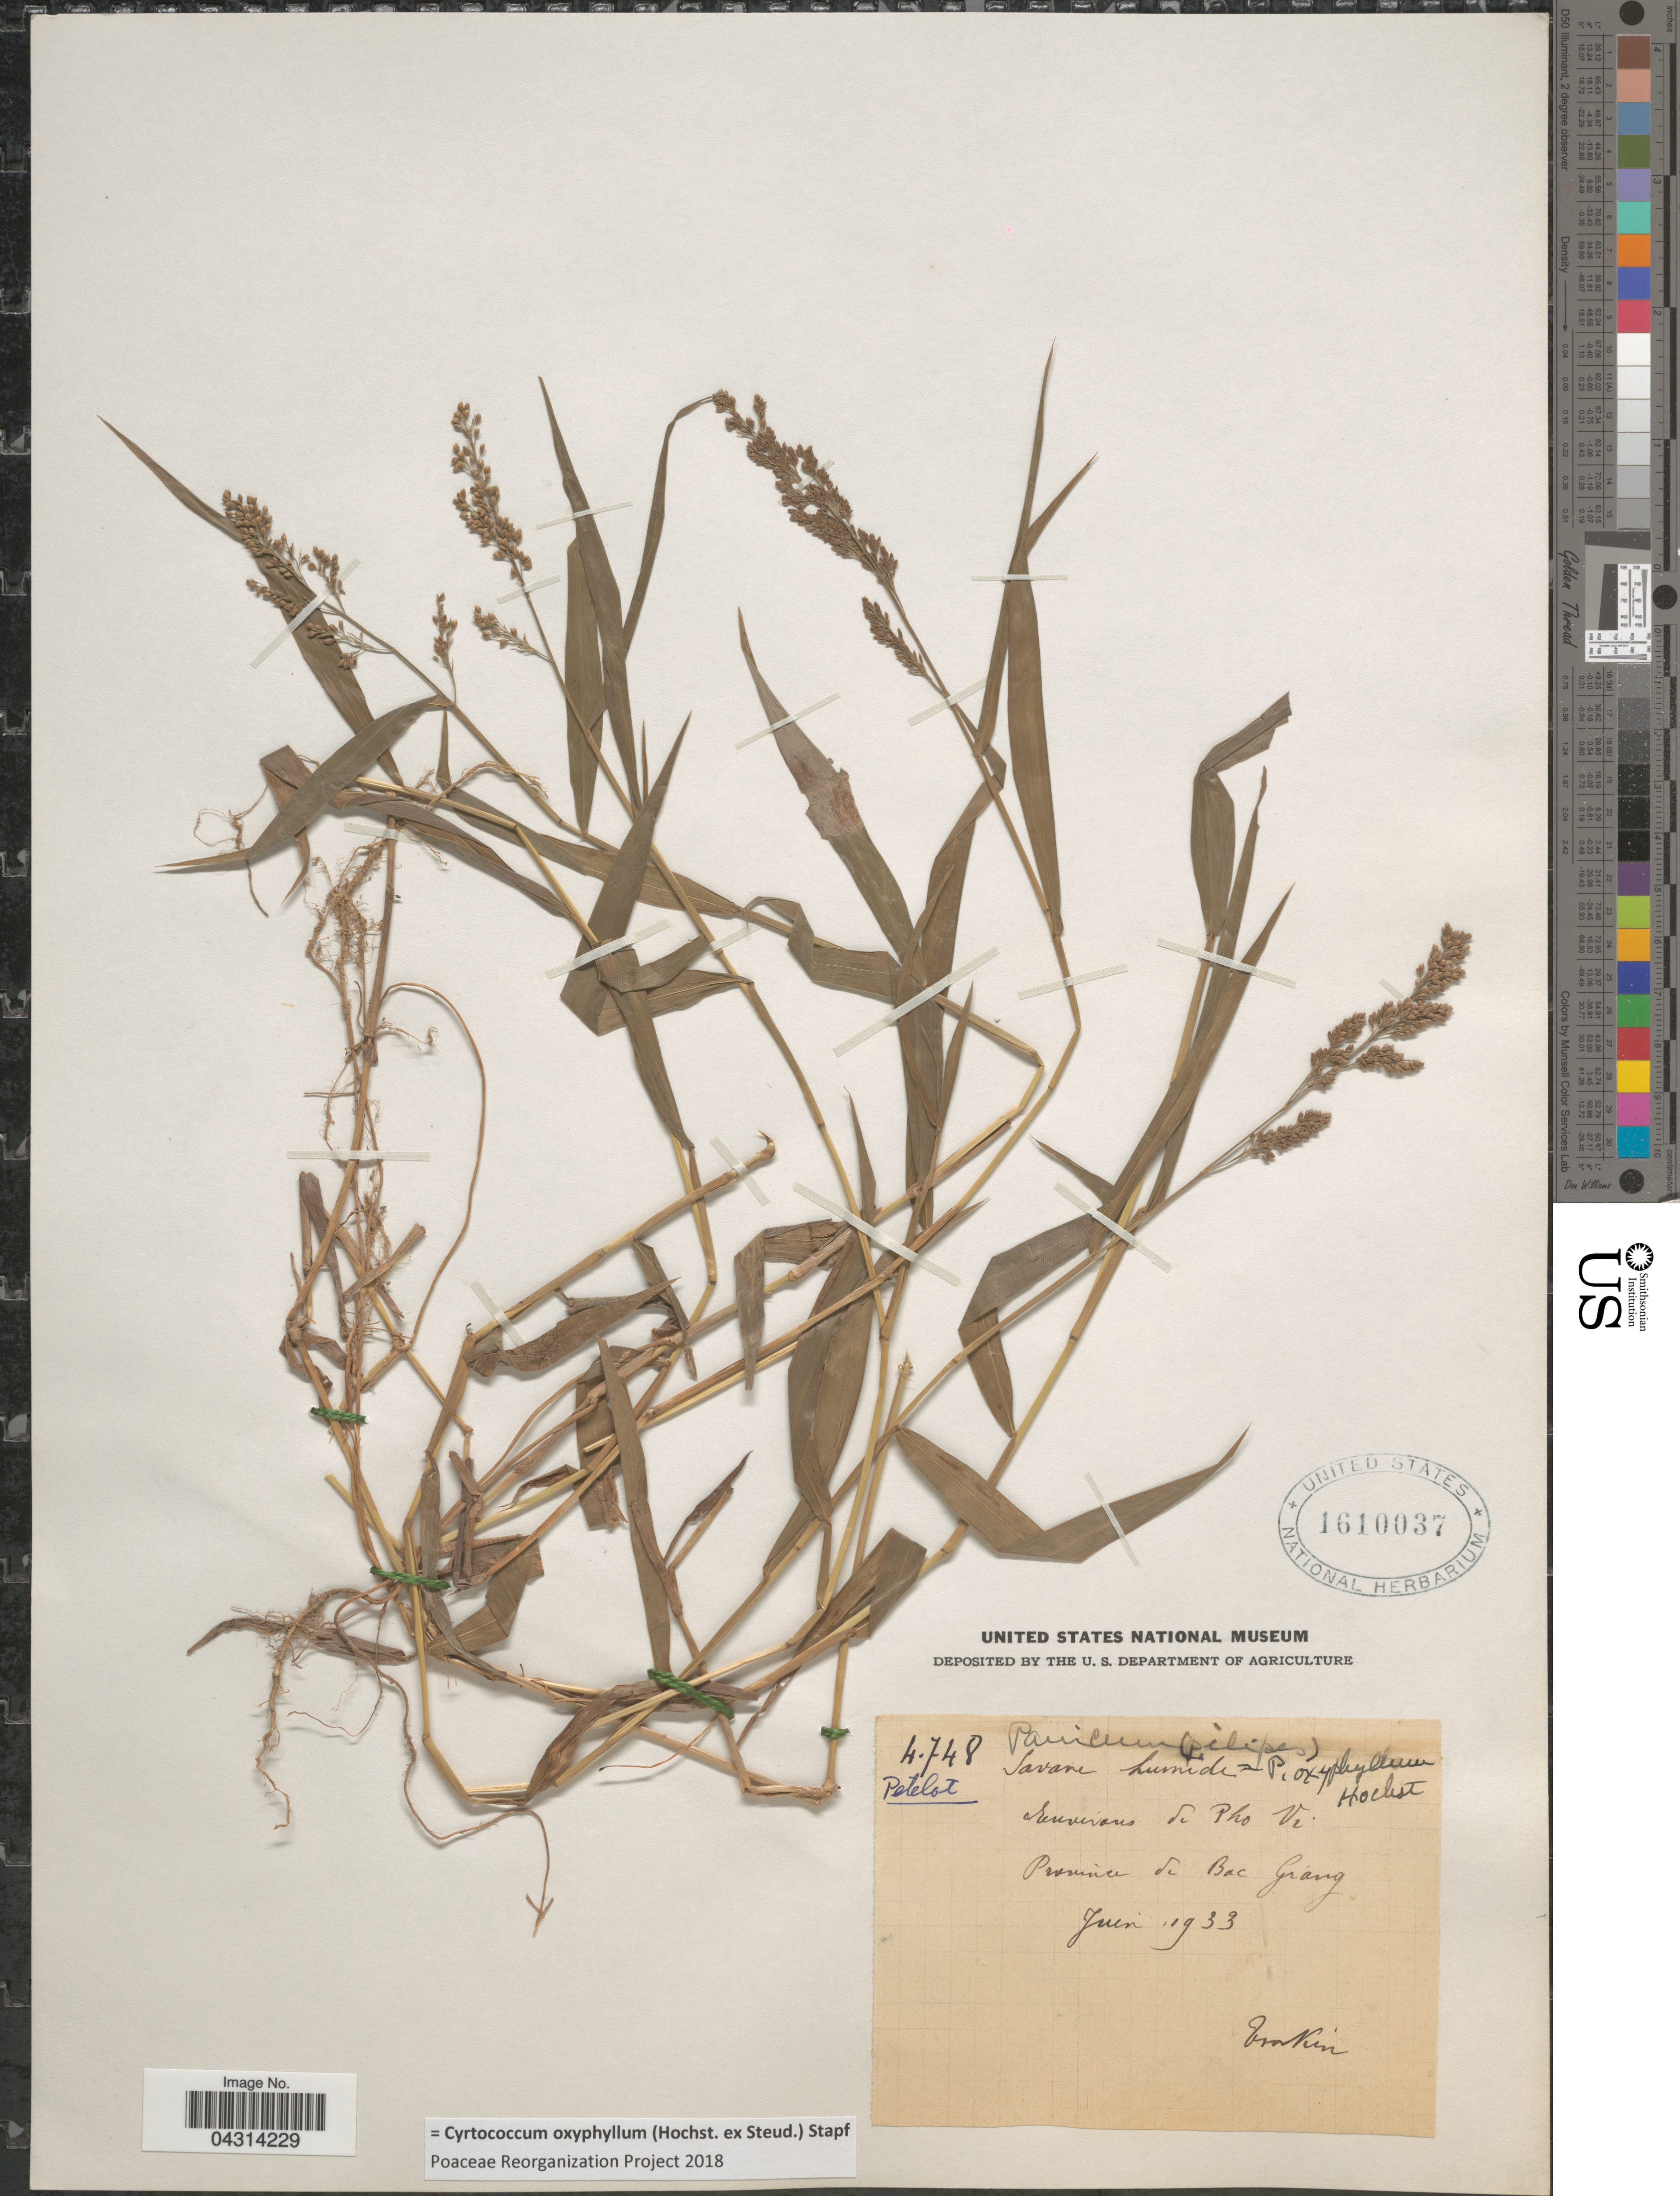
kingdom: Plantae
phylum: Tracheophyta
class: Liliopsida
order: Poales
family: Poaceae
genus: Cyrtococcum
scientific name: Cyrtococcum oxyphyllum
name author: (Steud.) Stapf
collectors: Pételot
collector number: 4748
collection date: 1933-06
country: Vietnam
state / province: Bac Giang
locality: Environs de Pho Vi. Tonkin.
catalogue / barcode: US 1610037